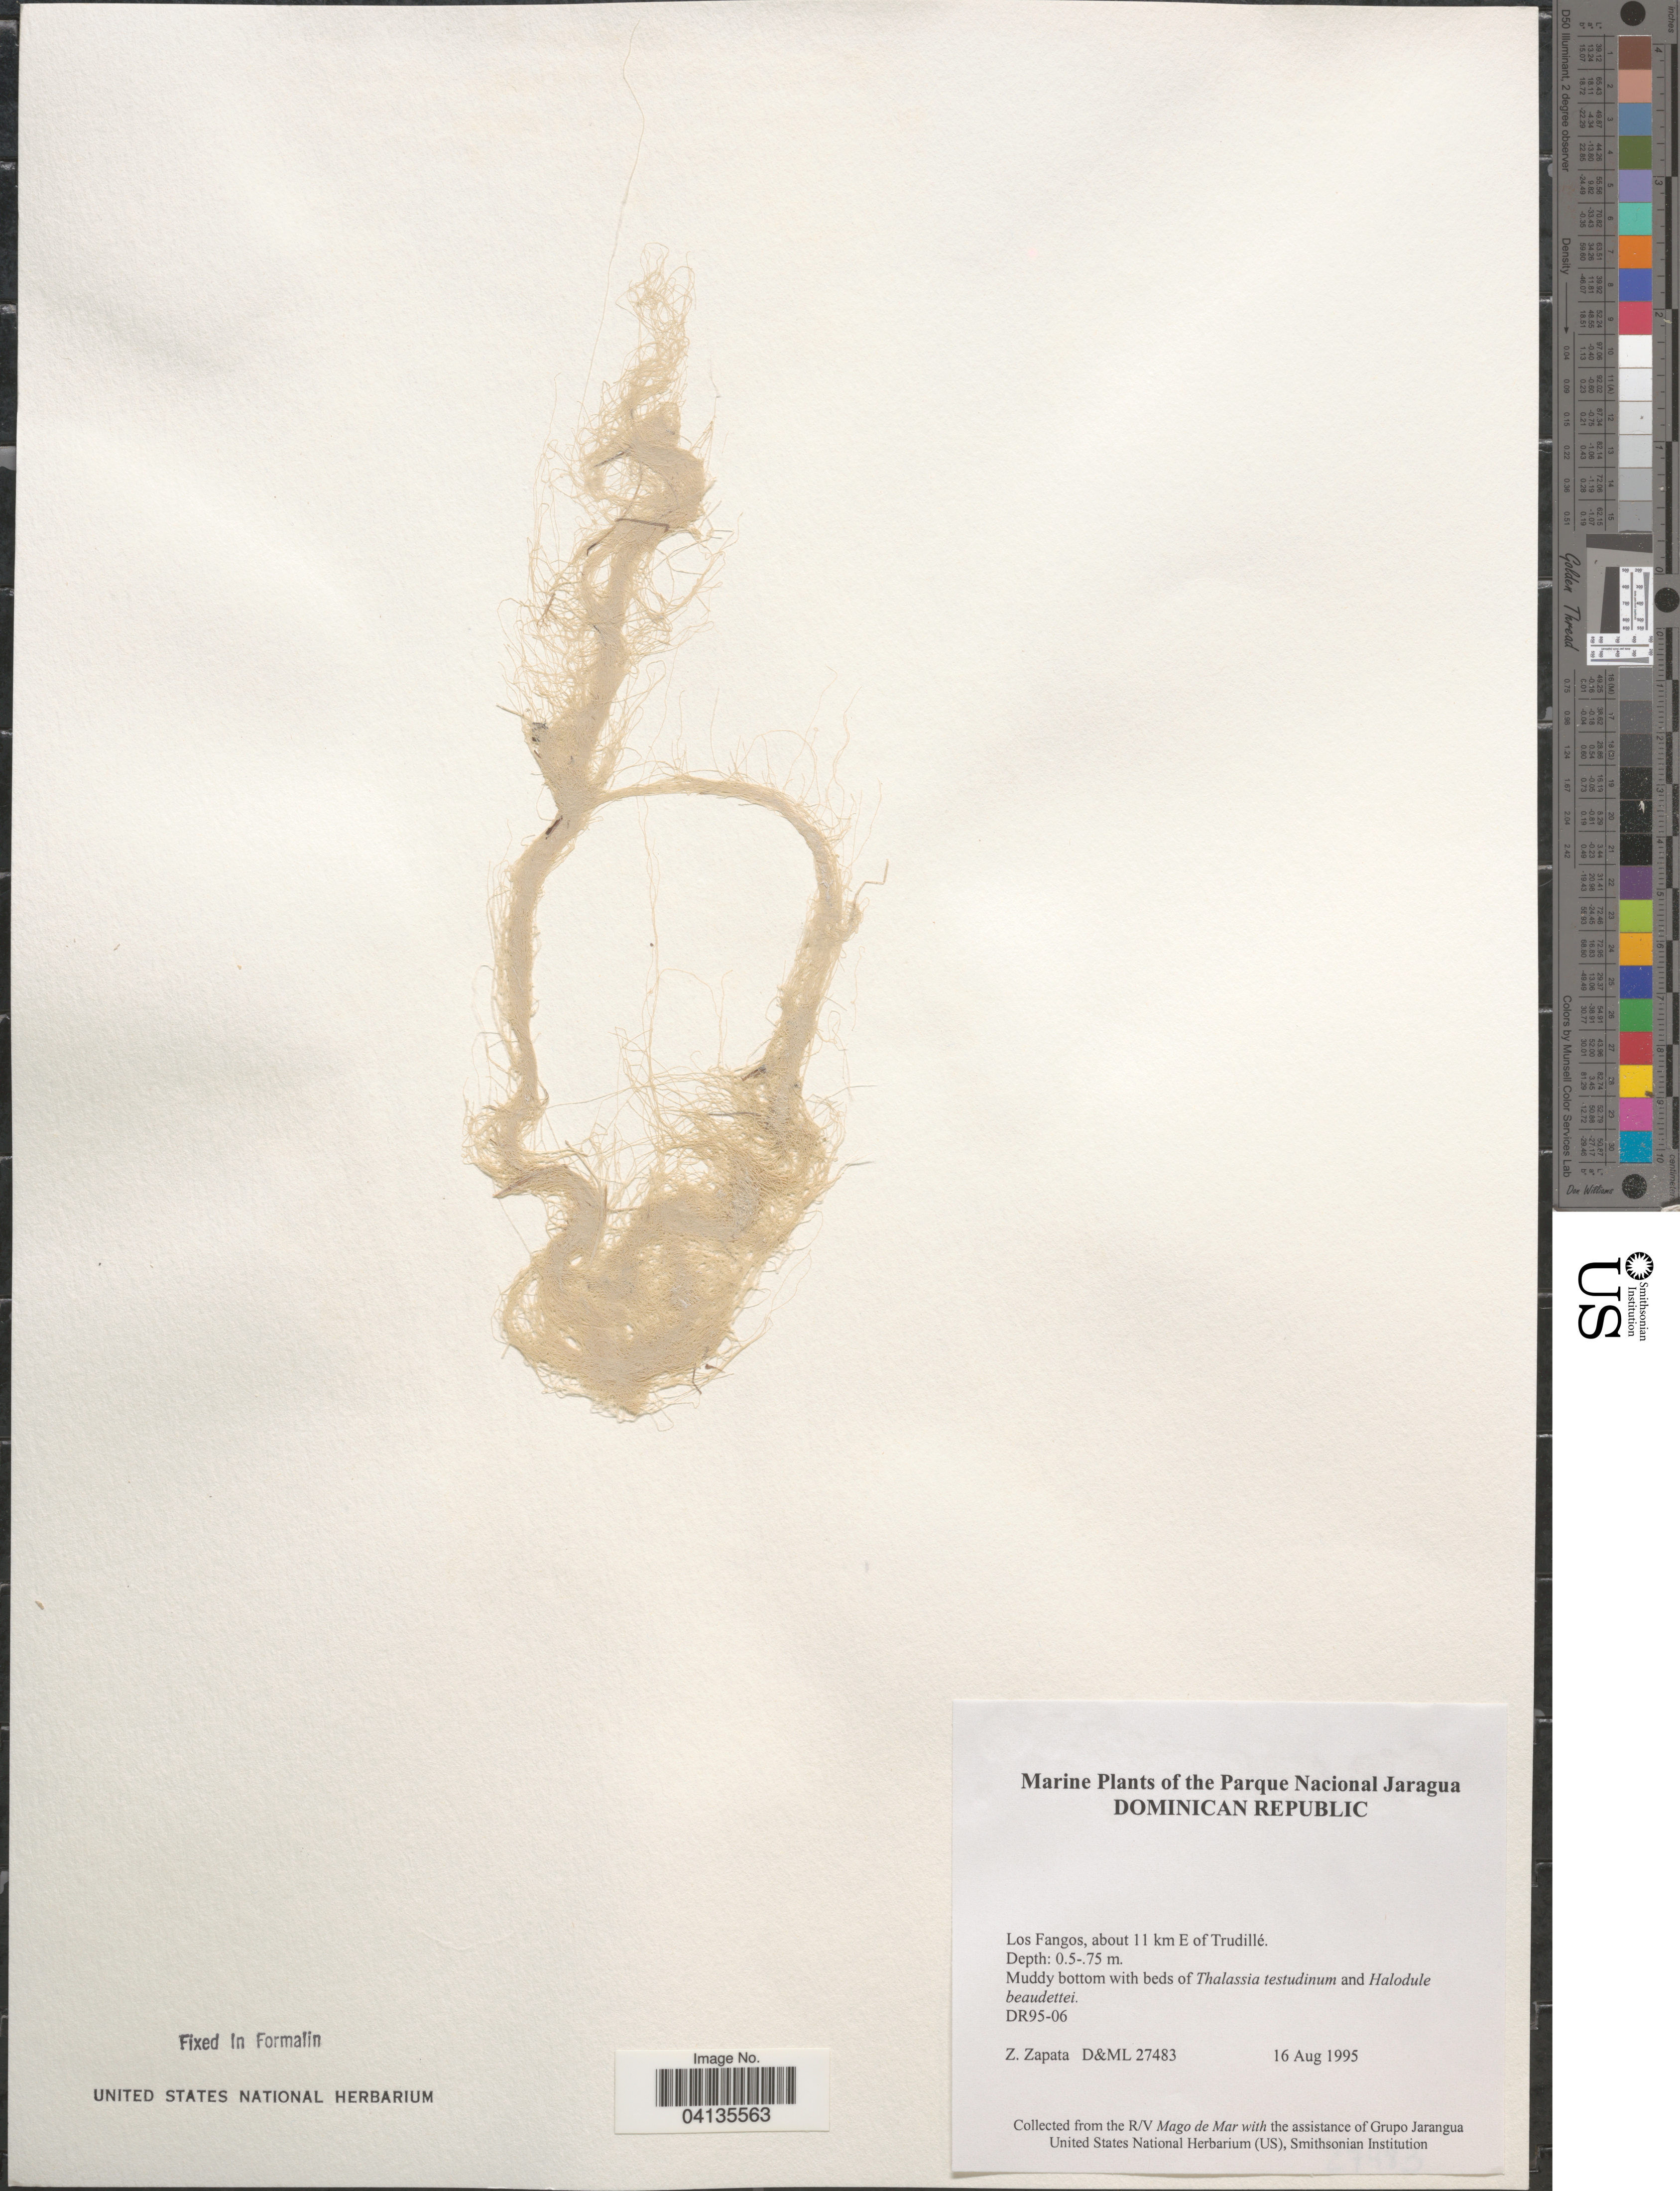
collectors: Z. Zapata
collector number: D&ML27483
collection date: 1995-08-16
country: Dominican Republic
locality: Los Fangos, about 11 km E of Trudillé. DR95-06.